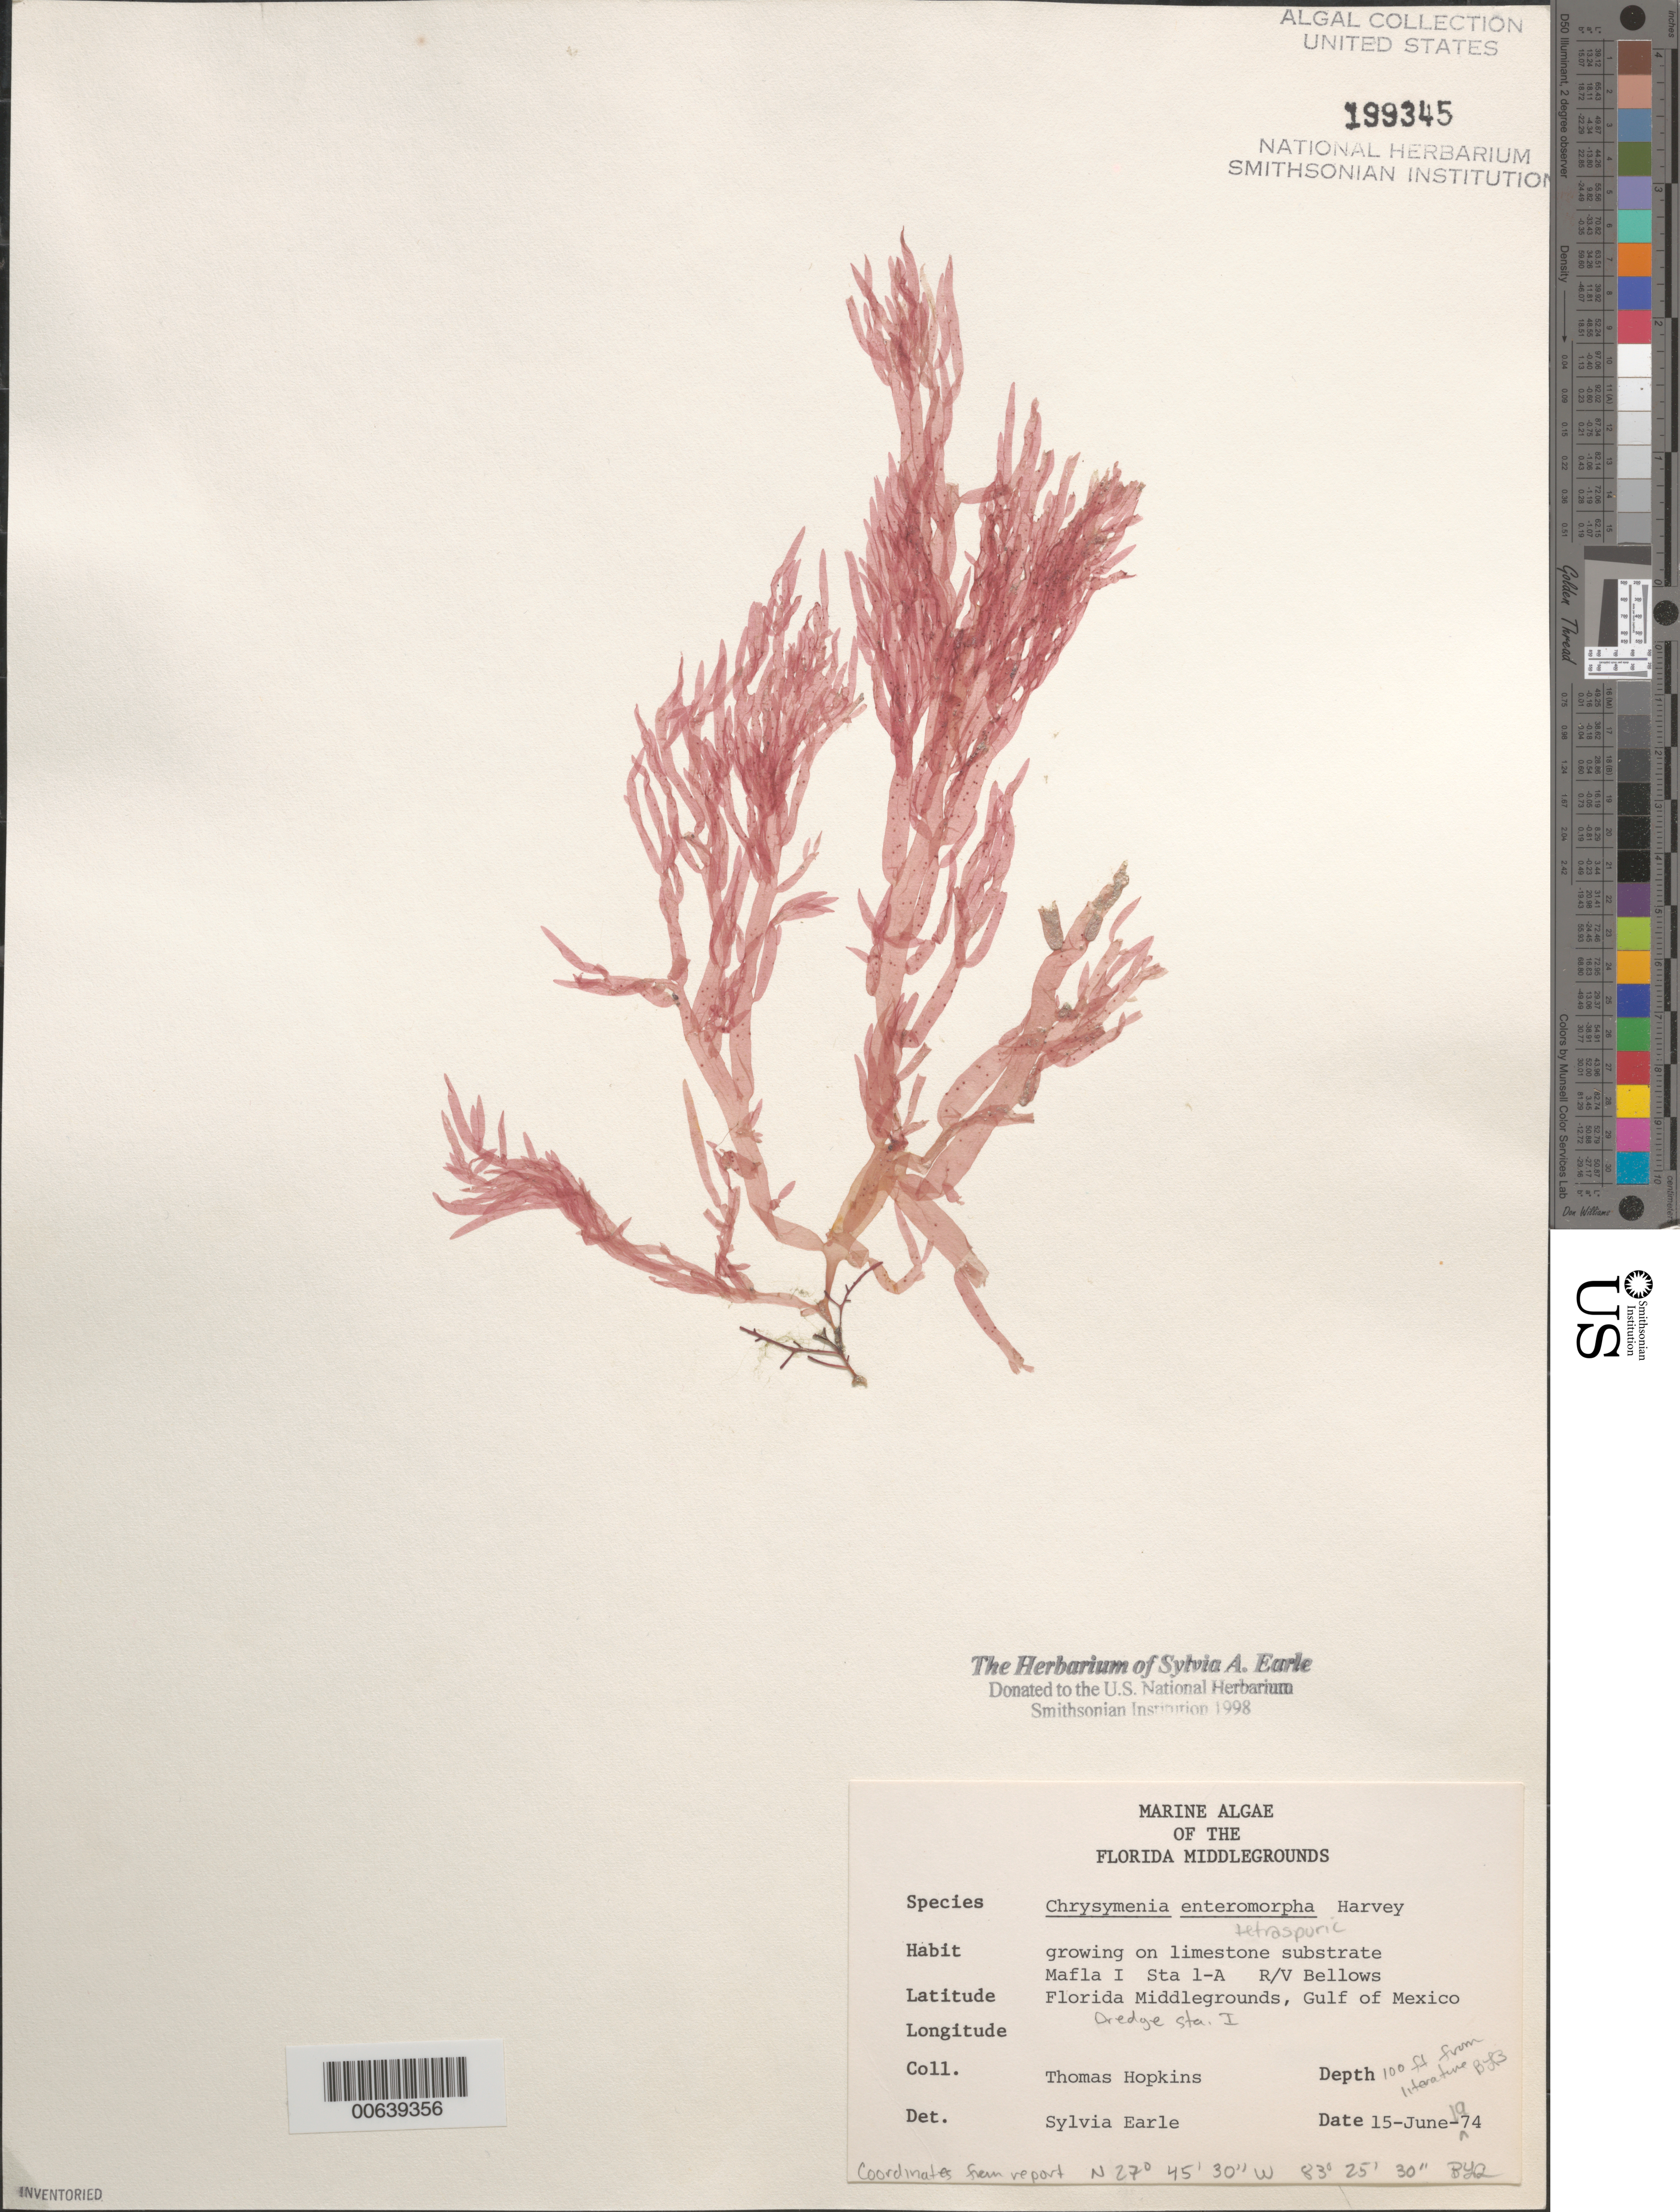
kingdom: Plantae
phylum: Rhodophyta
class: Florideophyceae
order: Rhodymeniales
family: Rhodymeniaceae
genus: Botryocladia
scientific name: Botryocladia enteromorpha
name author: (Harv.) W.E. Schmidt et al. in W.E. Schmidt et al.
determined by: Algae name updating Project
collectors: T. Hopkins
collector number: Station I-a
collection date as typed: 15 Jun 1974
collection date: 1974-06-15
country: United States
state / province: Florida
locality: Florida Middle Grounds, Gulf of Mexico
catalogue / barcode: US 199345